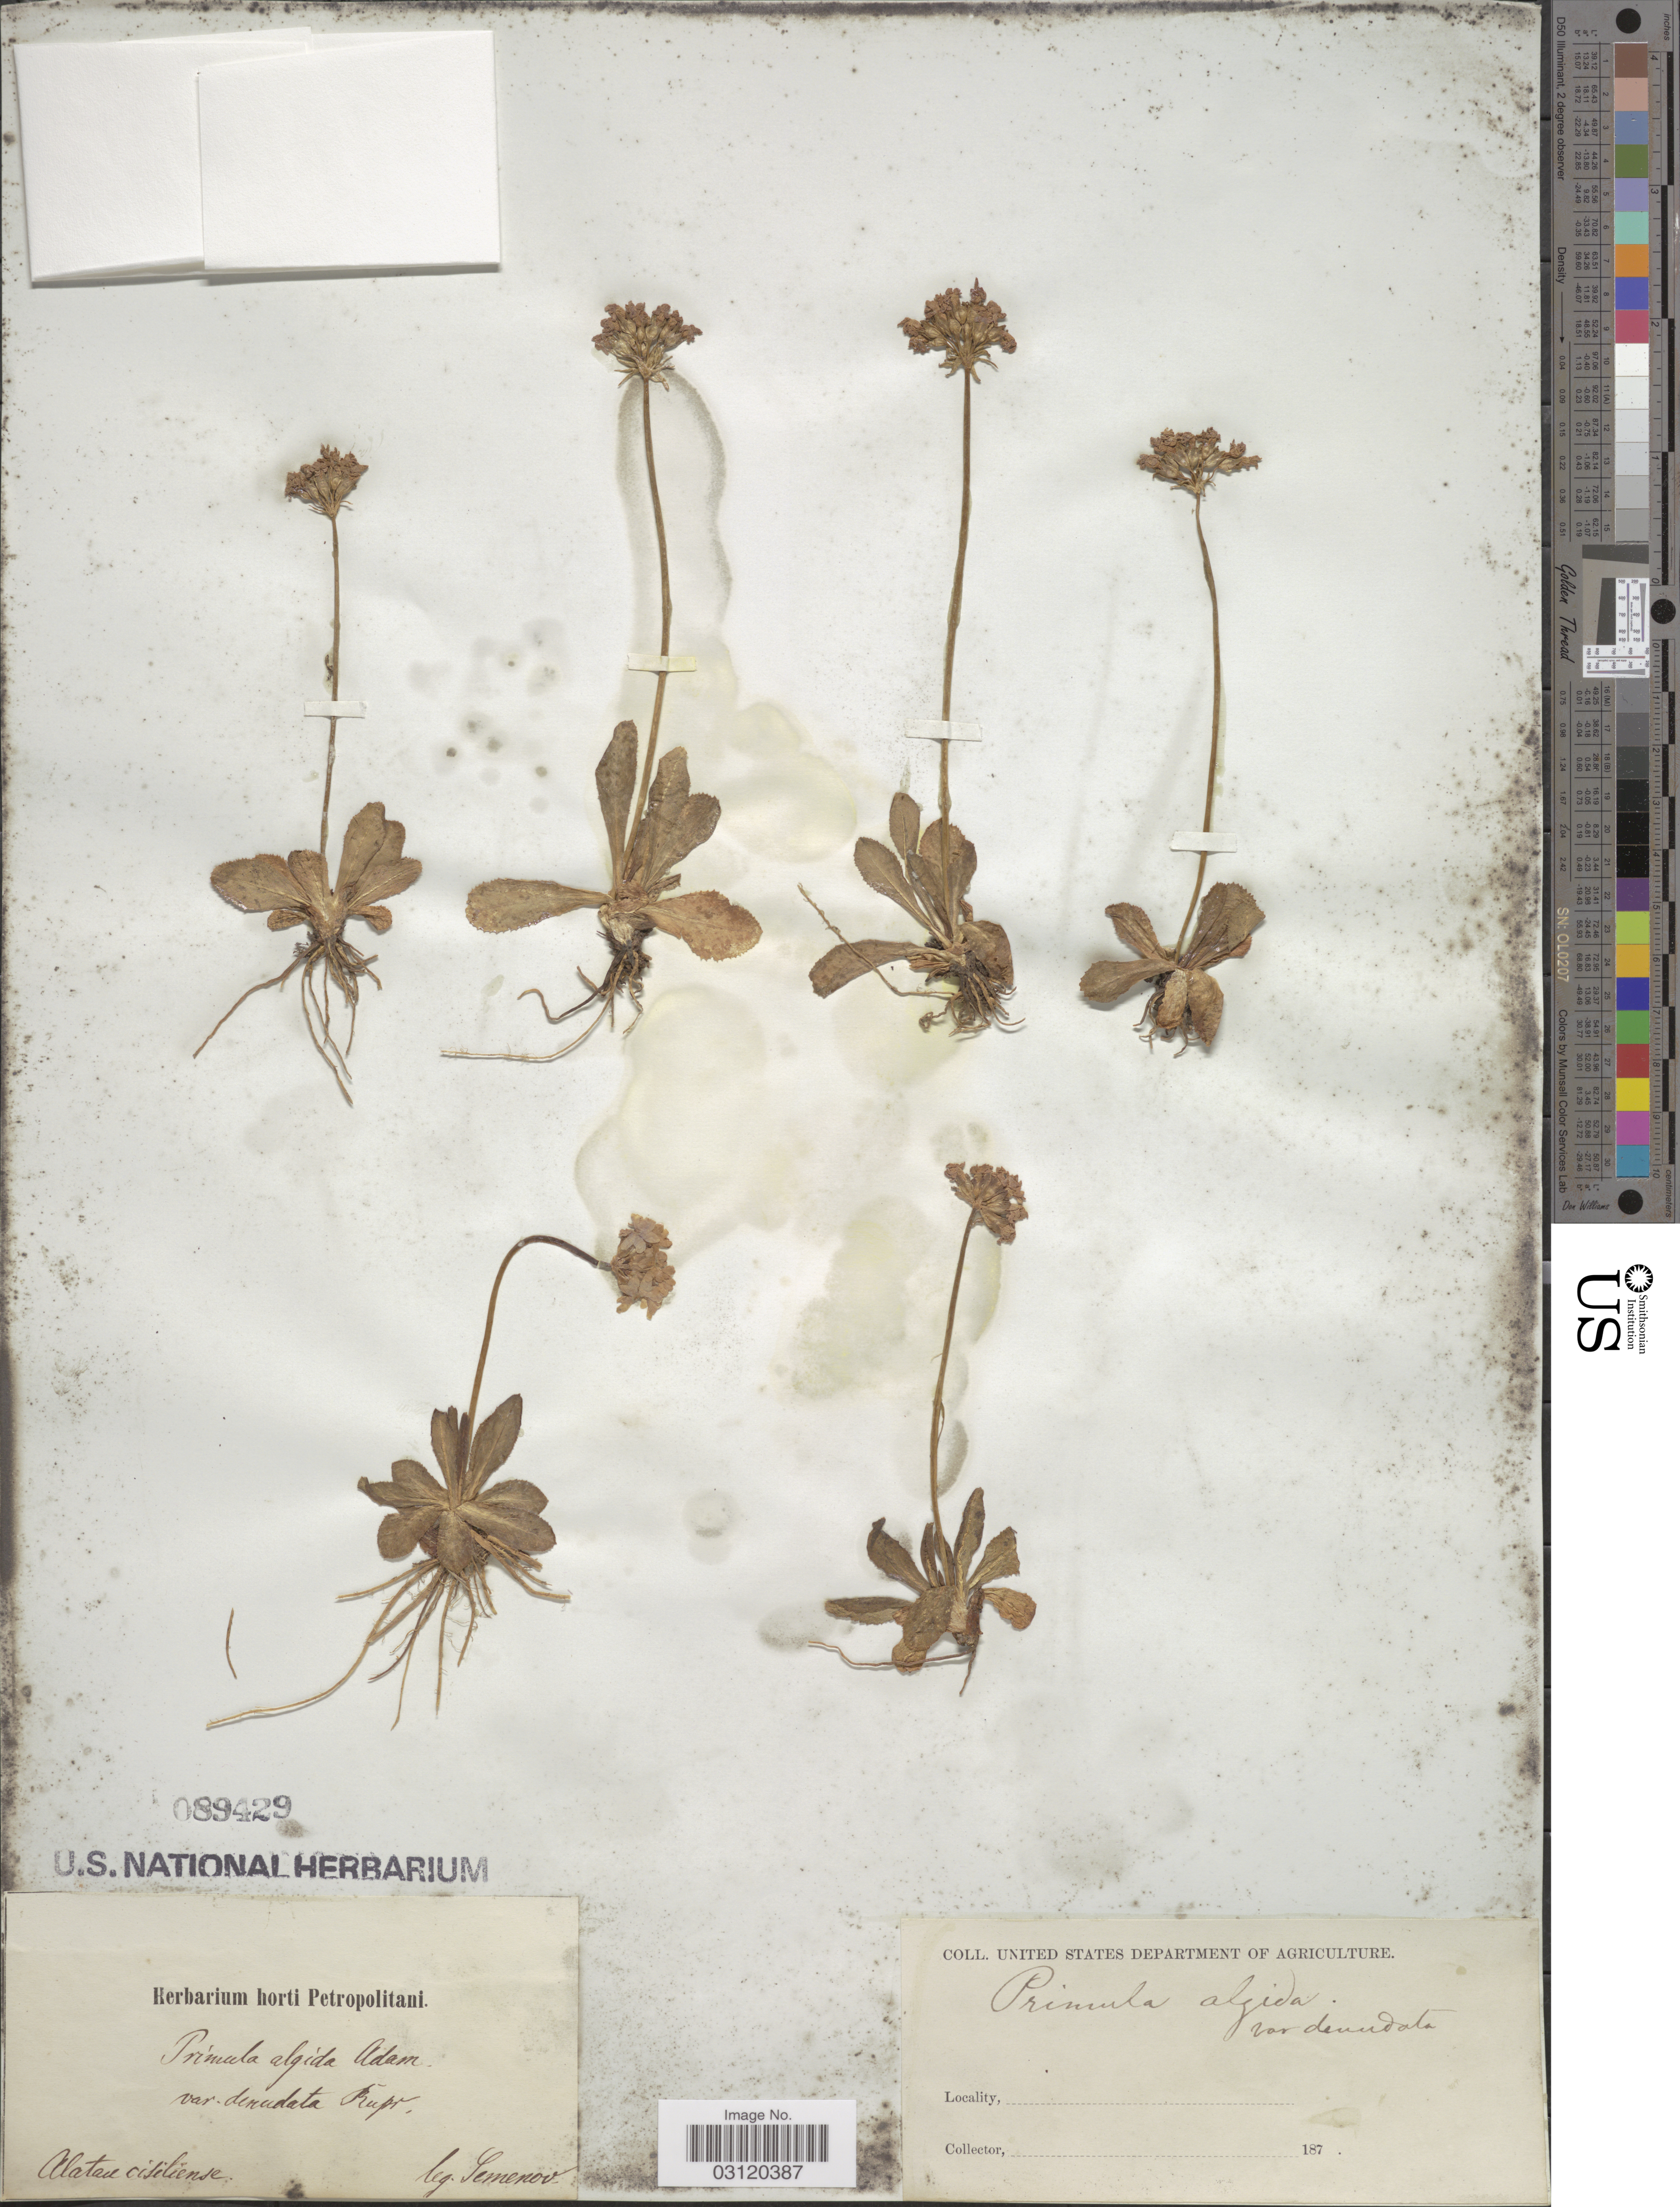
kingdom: Plantae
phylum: Tracheophyta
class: Magnoliopsida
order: Ericales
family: Primulaceae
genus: Primula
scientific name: Primula algida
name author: Adams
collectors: -- Semenov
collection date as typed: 187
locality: Alatae cisiliense.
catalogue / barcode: US 89429